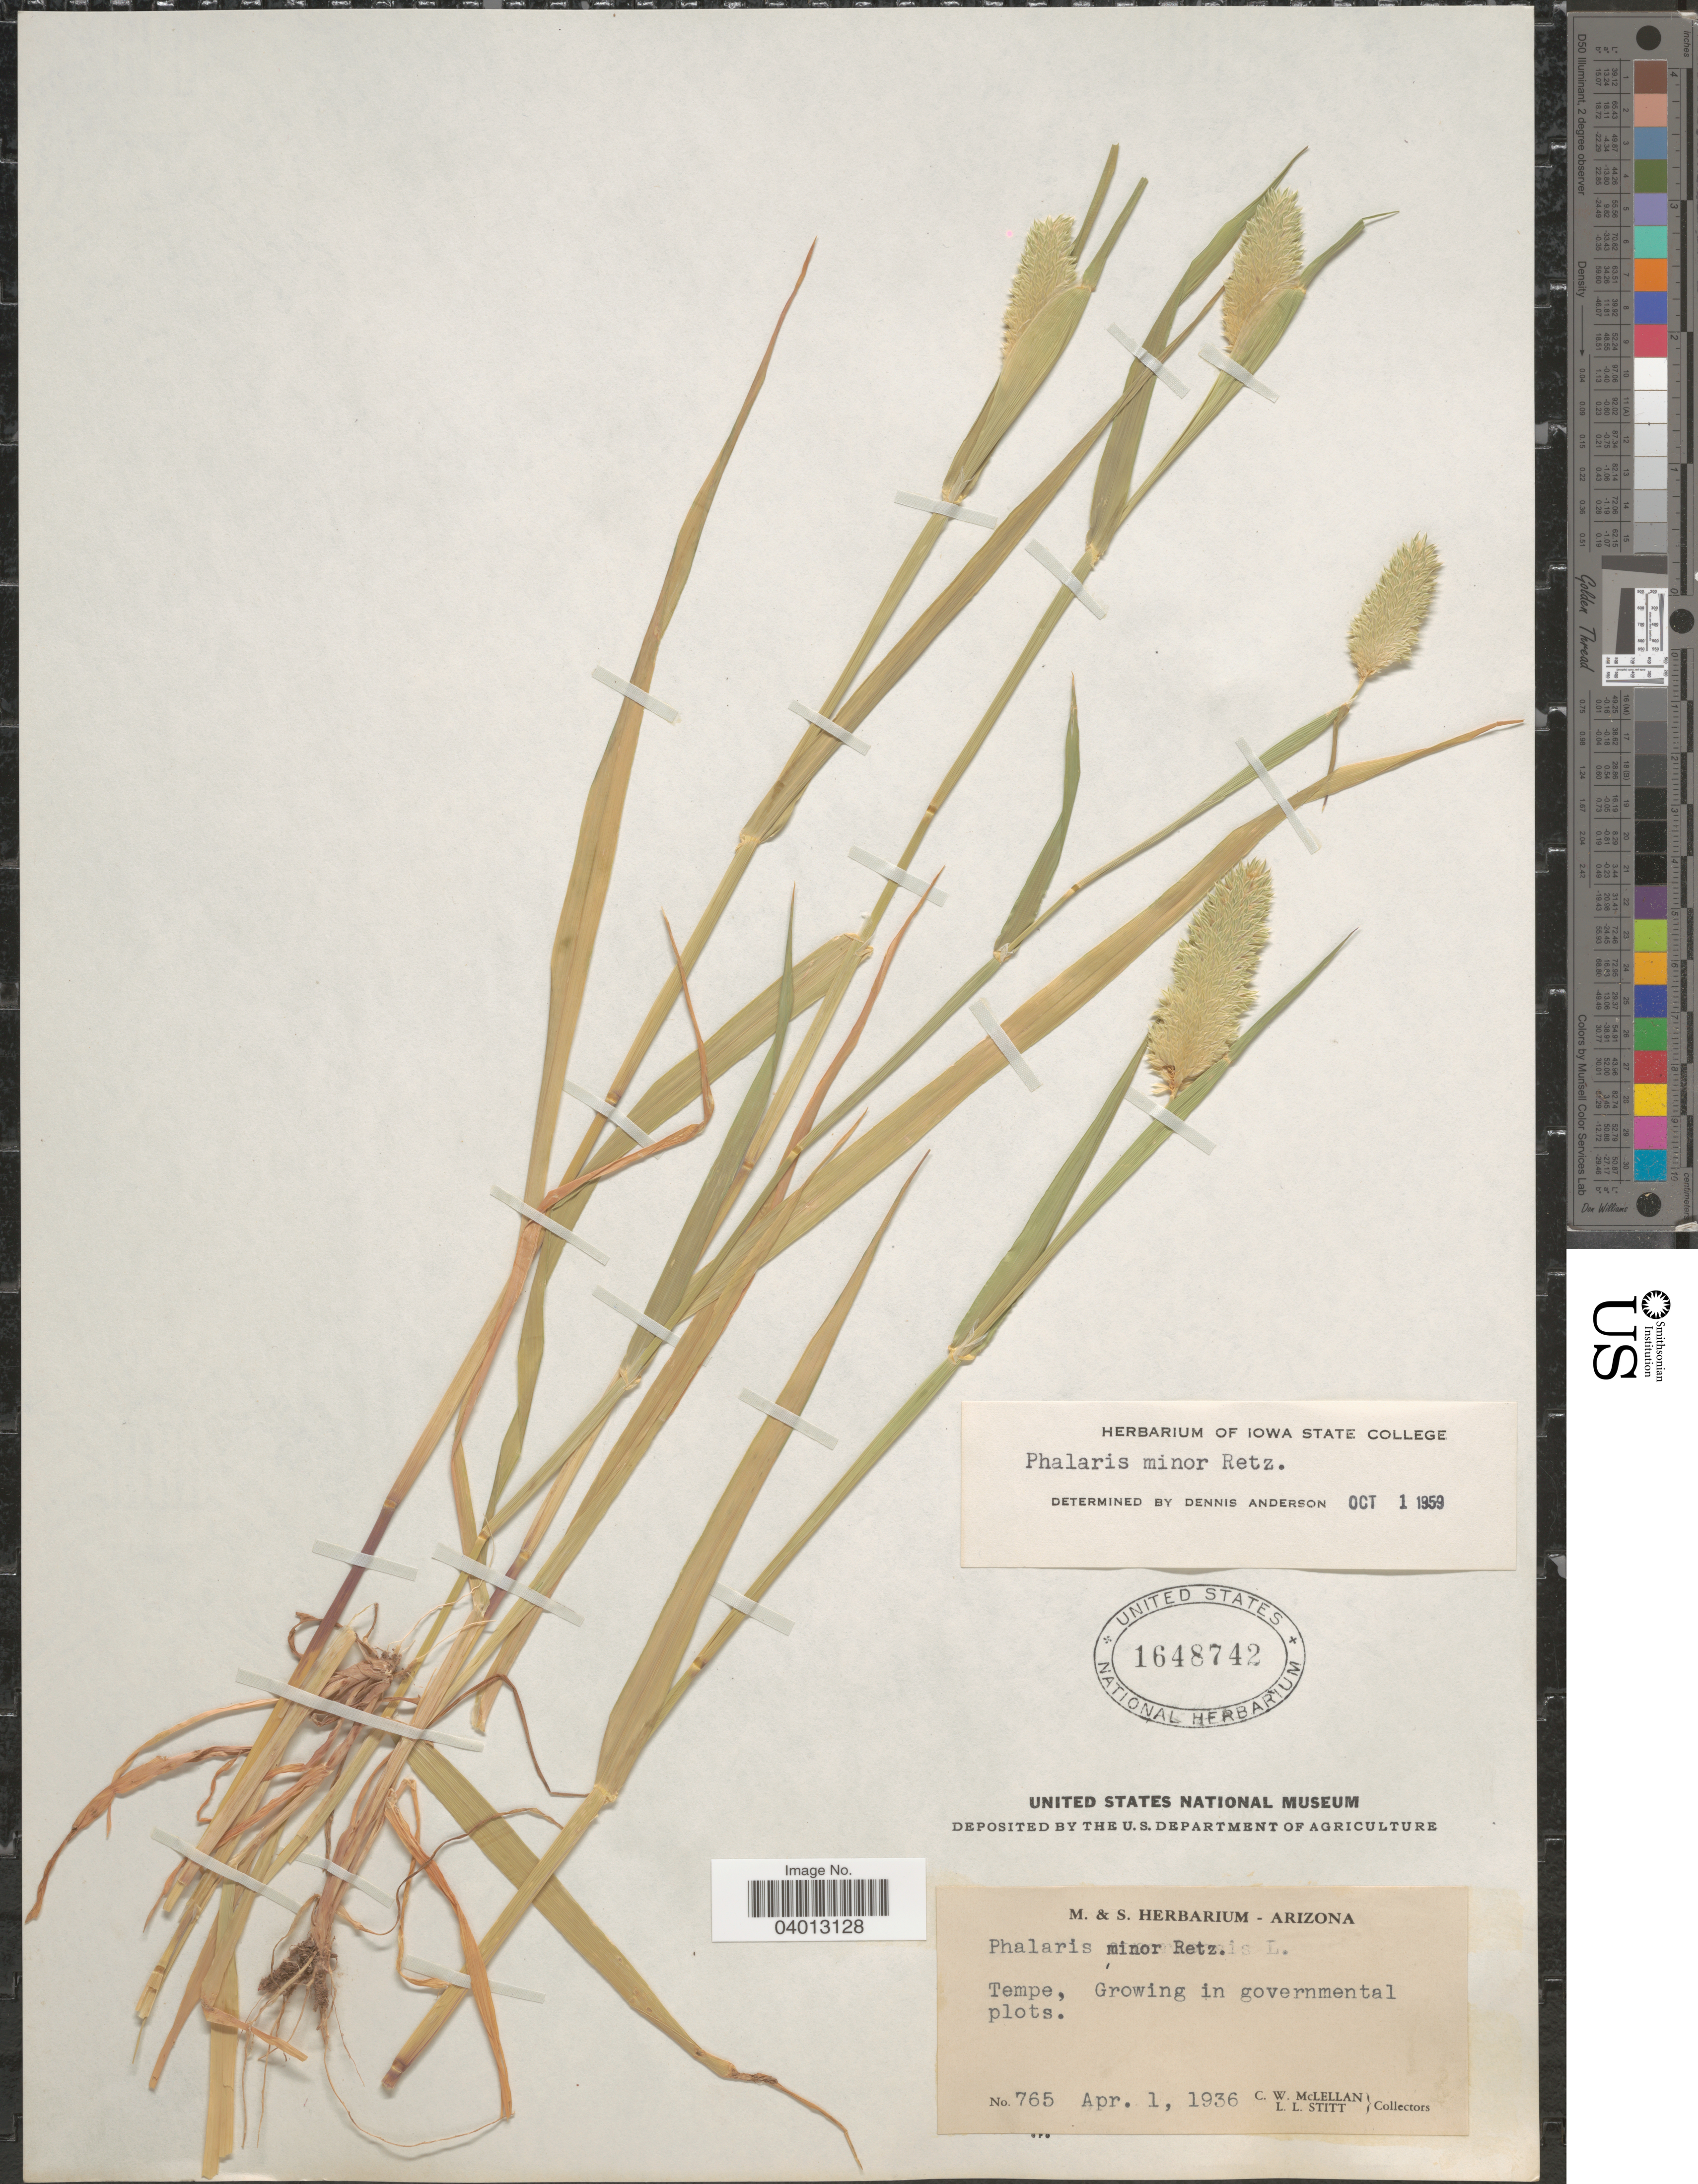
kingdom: Plantae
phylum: Tracheophyta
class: Liliopsida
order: Poales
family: Poaceae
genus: Phalaris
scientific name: Phalaris minor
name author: Retz.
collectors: C. McLellan & L. Stitt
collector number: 765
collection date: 1936-04-01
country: United States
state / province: Arizona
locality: Tempe, Growing in governmantal plots.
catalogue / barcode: US 1648742